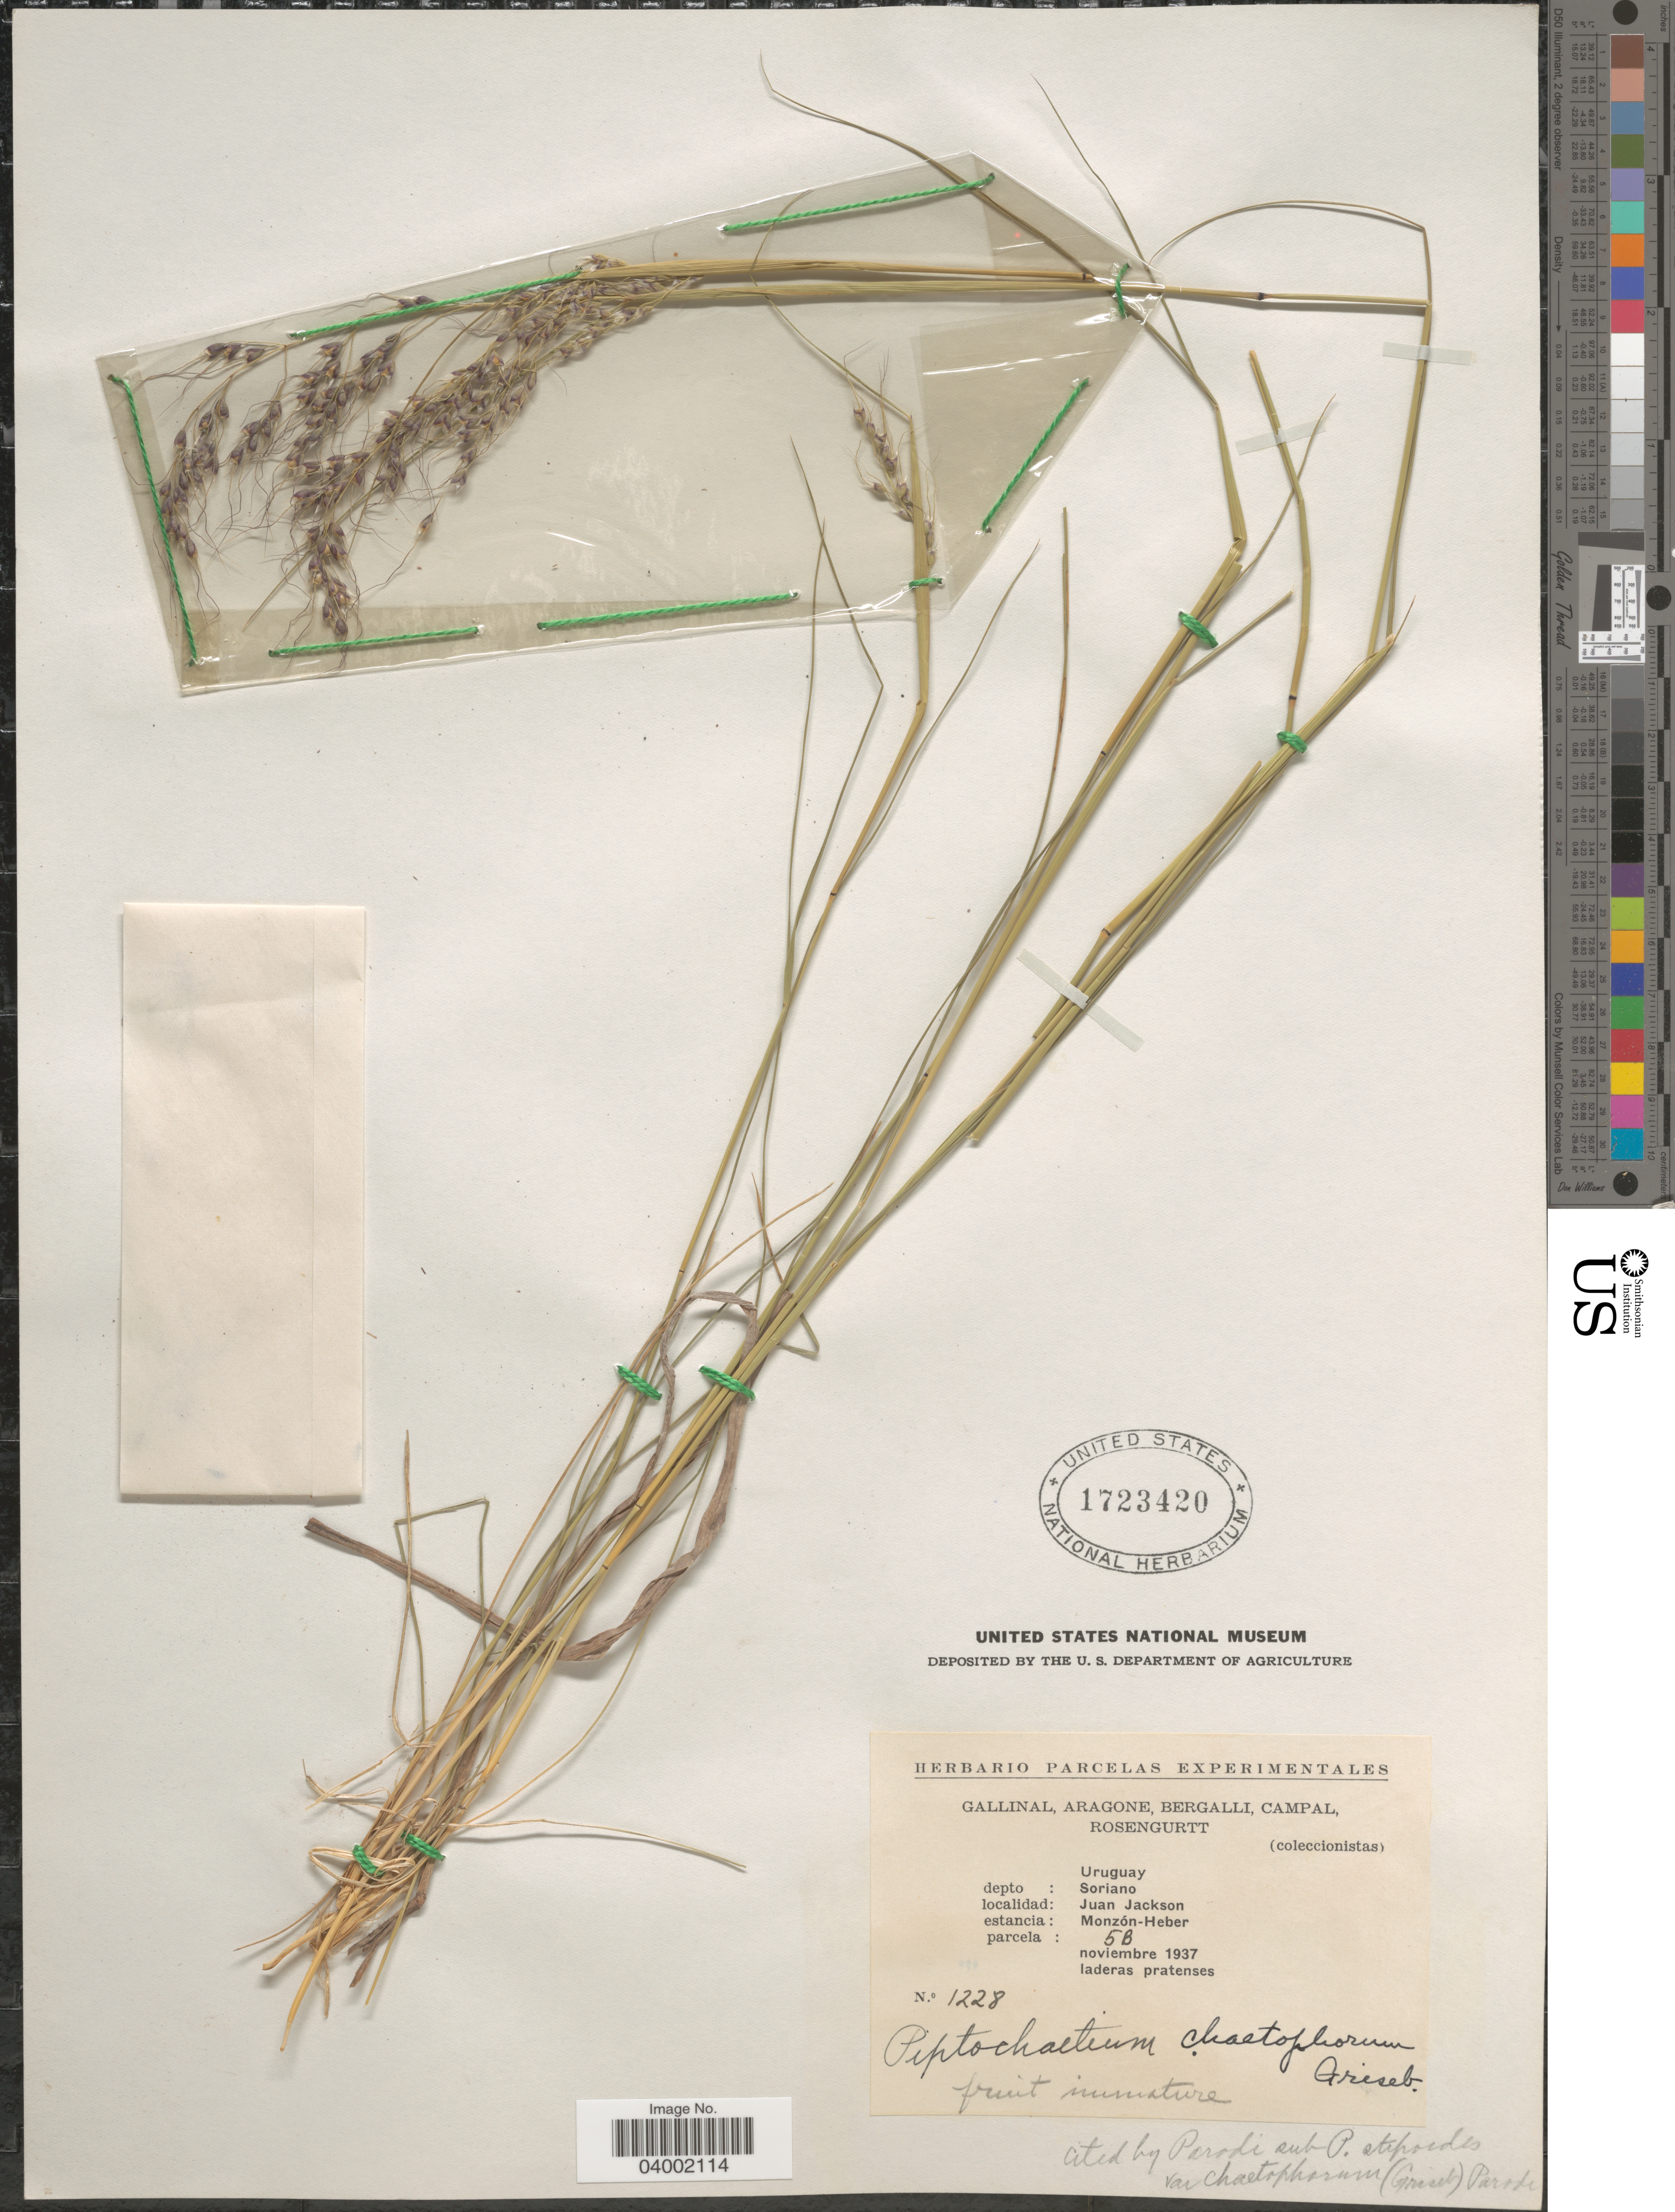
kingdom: Plantae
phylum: Tracheophyta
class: Liliopsida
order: Poales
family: Poaceae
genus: Piptochaetium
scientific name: Piptochaetium stipoides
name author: (Trin. & Rupr.) Hack. & Arechav.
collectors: -. Gallinal, -- Aragone, -- Bergalli, -- Campal & Rosengurtt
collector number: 1228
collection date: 1937-11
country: Uruguay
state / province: Soriano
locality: Depto: Soriano. Juan Jackson. Estancia: Monzón-Heber. Parcela: 5B.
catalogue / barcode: US 1723420